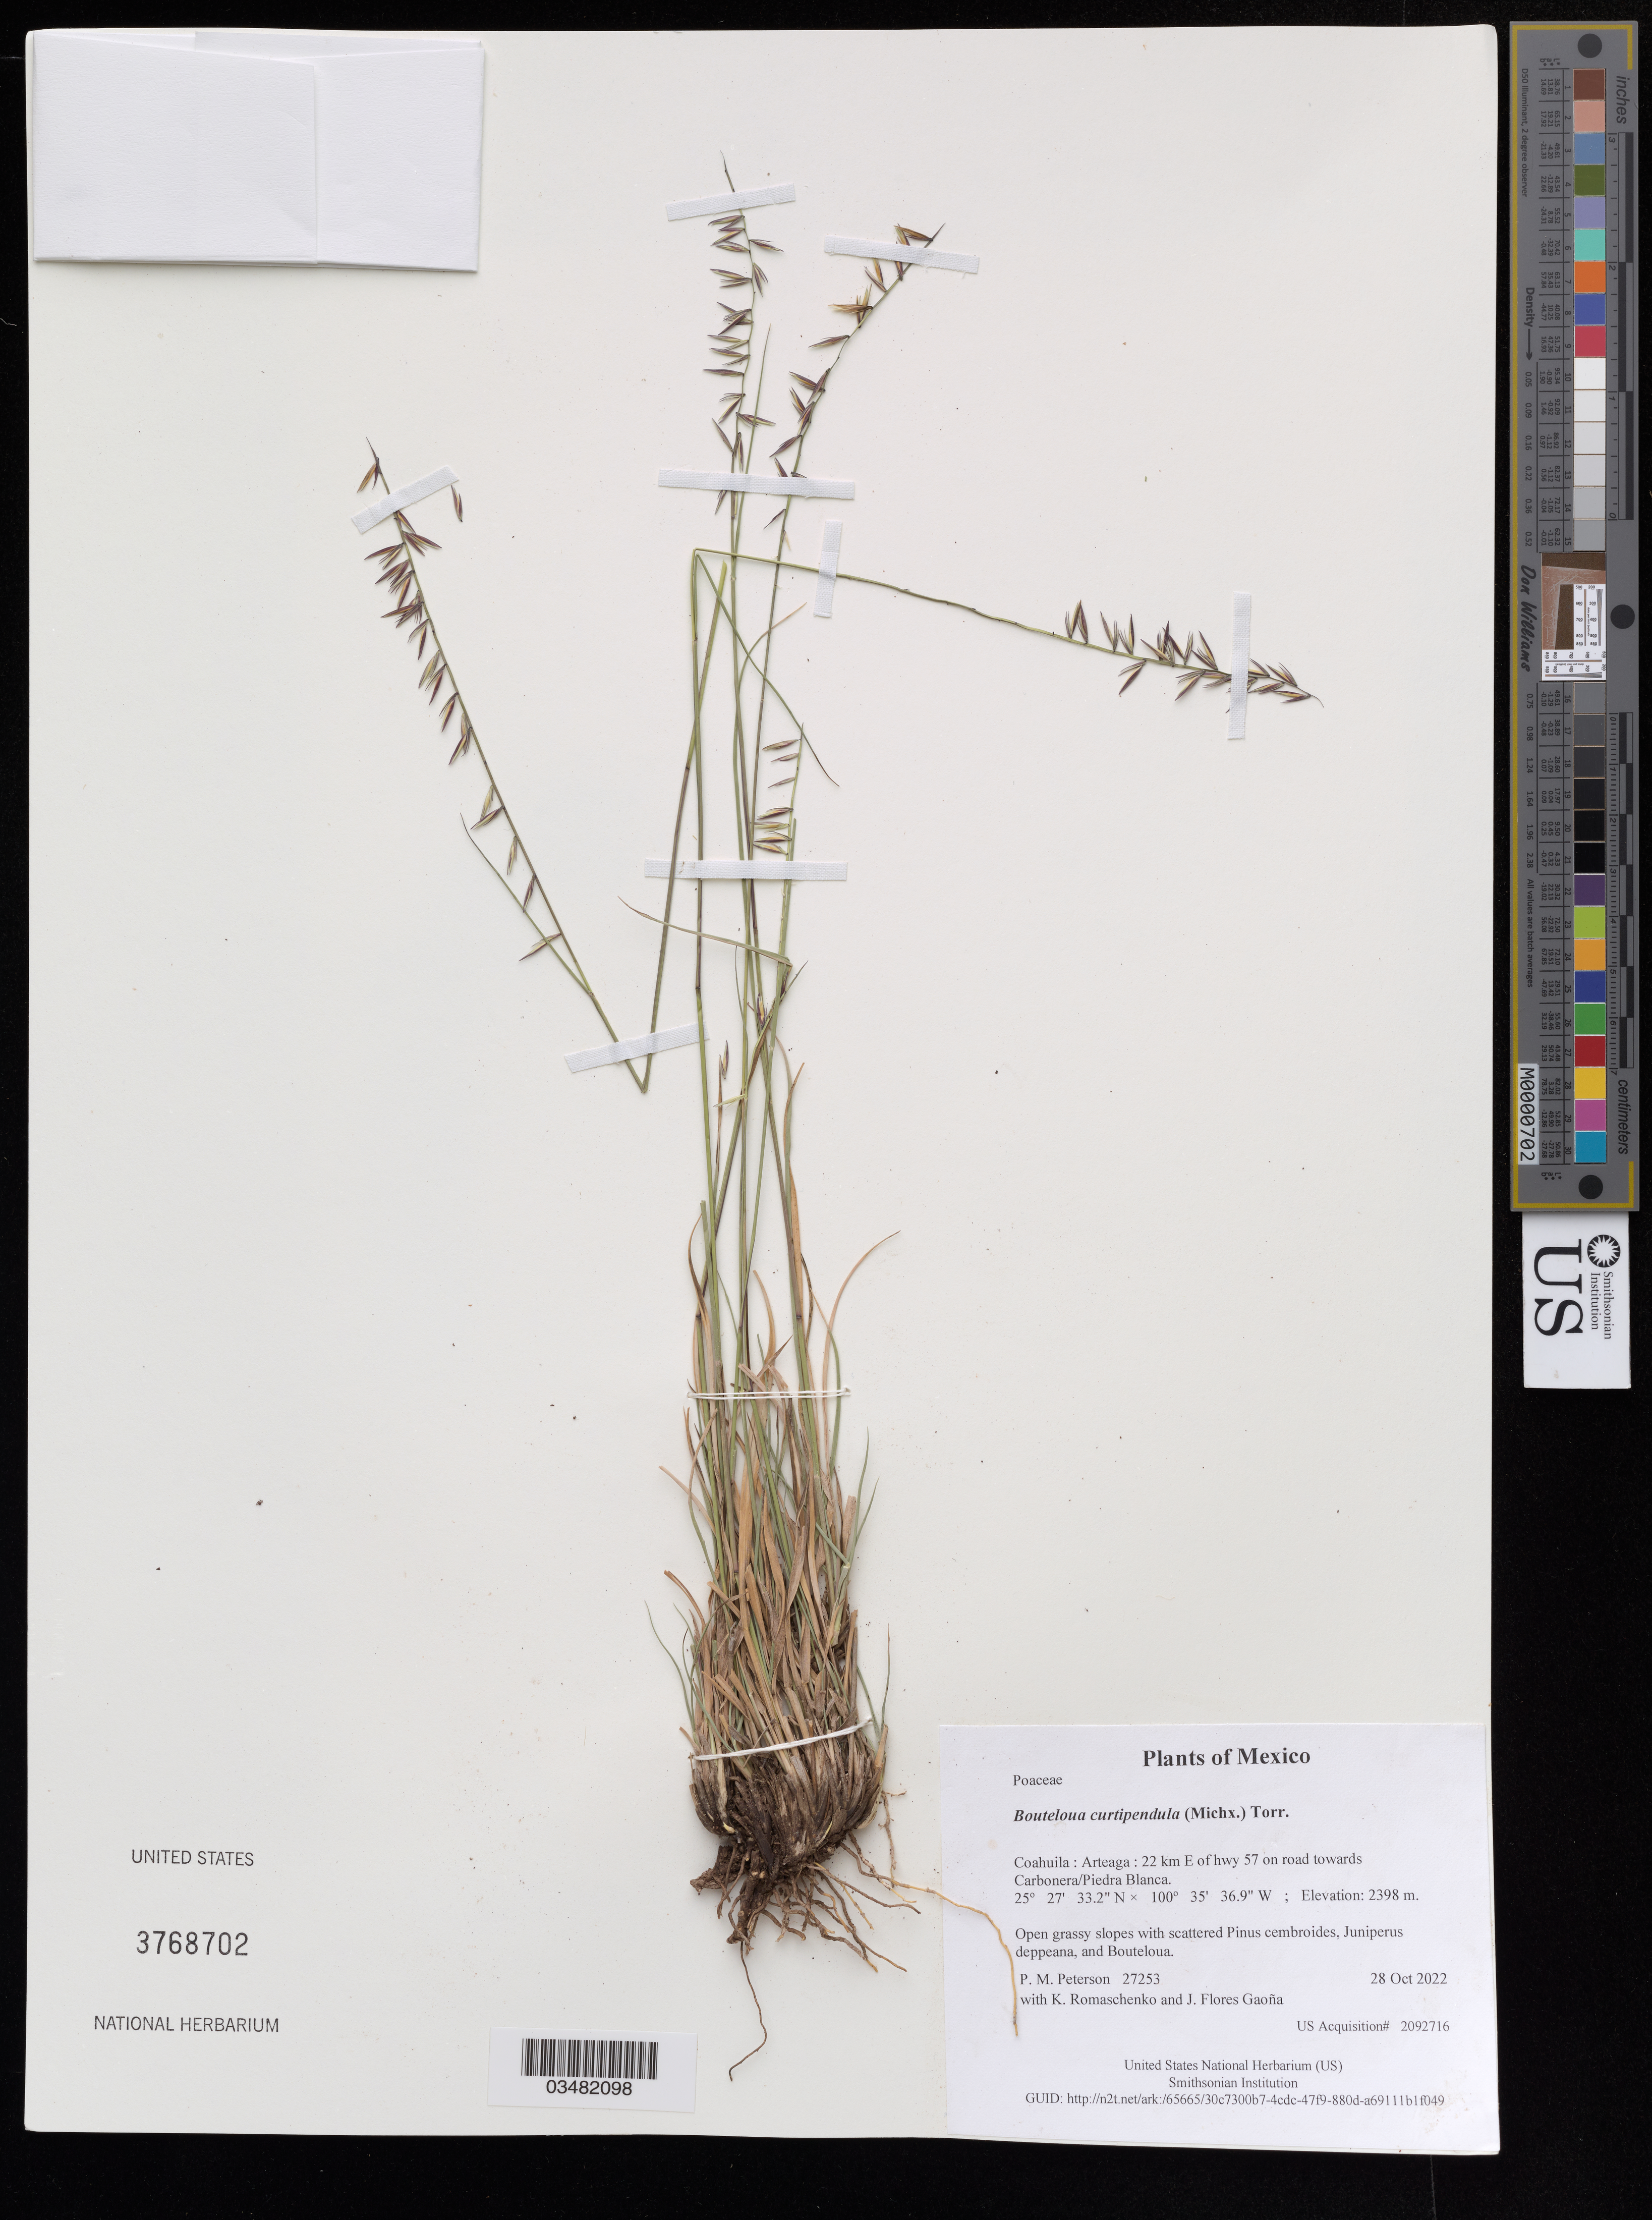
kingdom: Plantae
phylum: Tracheophyta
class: Liliopsida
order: Poales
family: Poaceae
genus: Bouteloua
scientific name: Bouteloua curtipendula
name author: (Michx.) Torr.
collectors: P. M. Peterson, K. Romaschenko & J. Flores Gaoña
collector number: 27253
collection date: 2022-10-28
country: México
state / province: Coahuila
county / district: Arteaga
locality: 22 km E of hwy 57 on road towards Carbonera/Piedra Blanca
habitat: Open grassy slopes with scattered Pinus cembroides, Juniperus deppeana, and Bouteloua.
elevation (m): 2398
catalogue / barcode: US 3768702